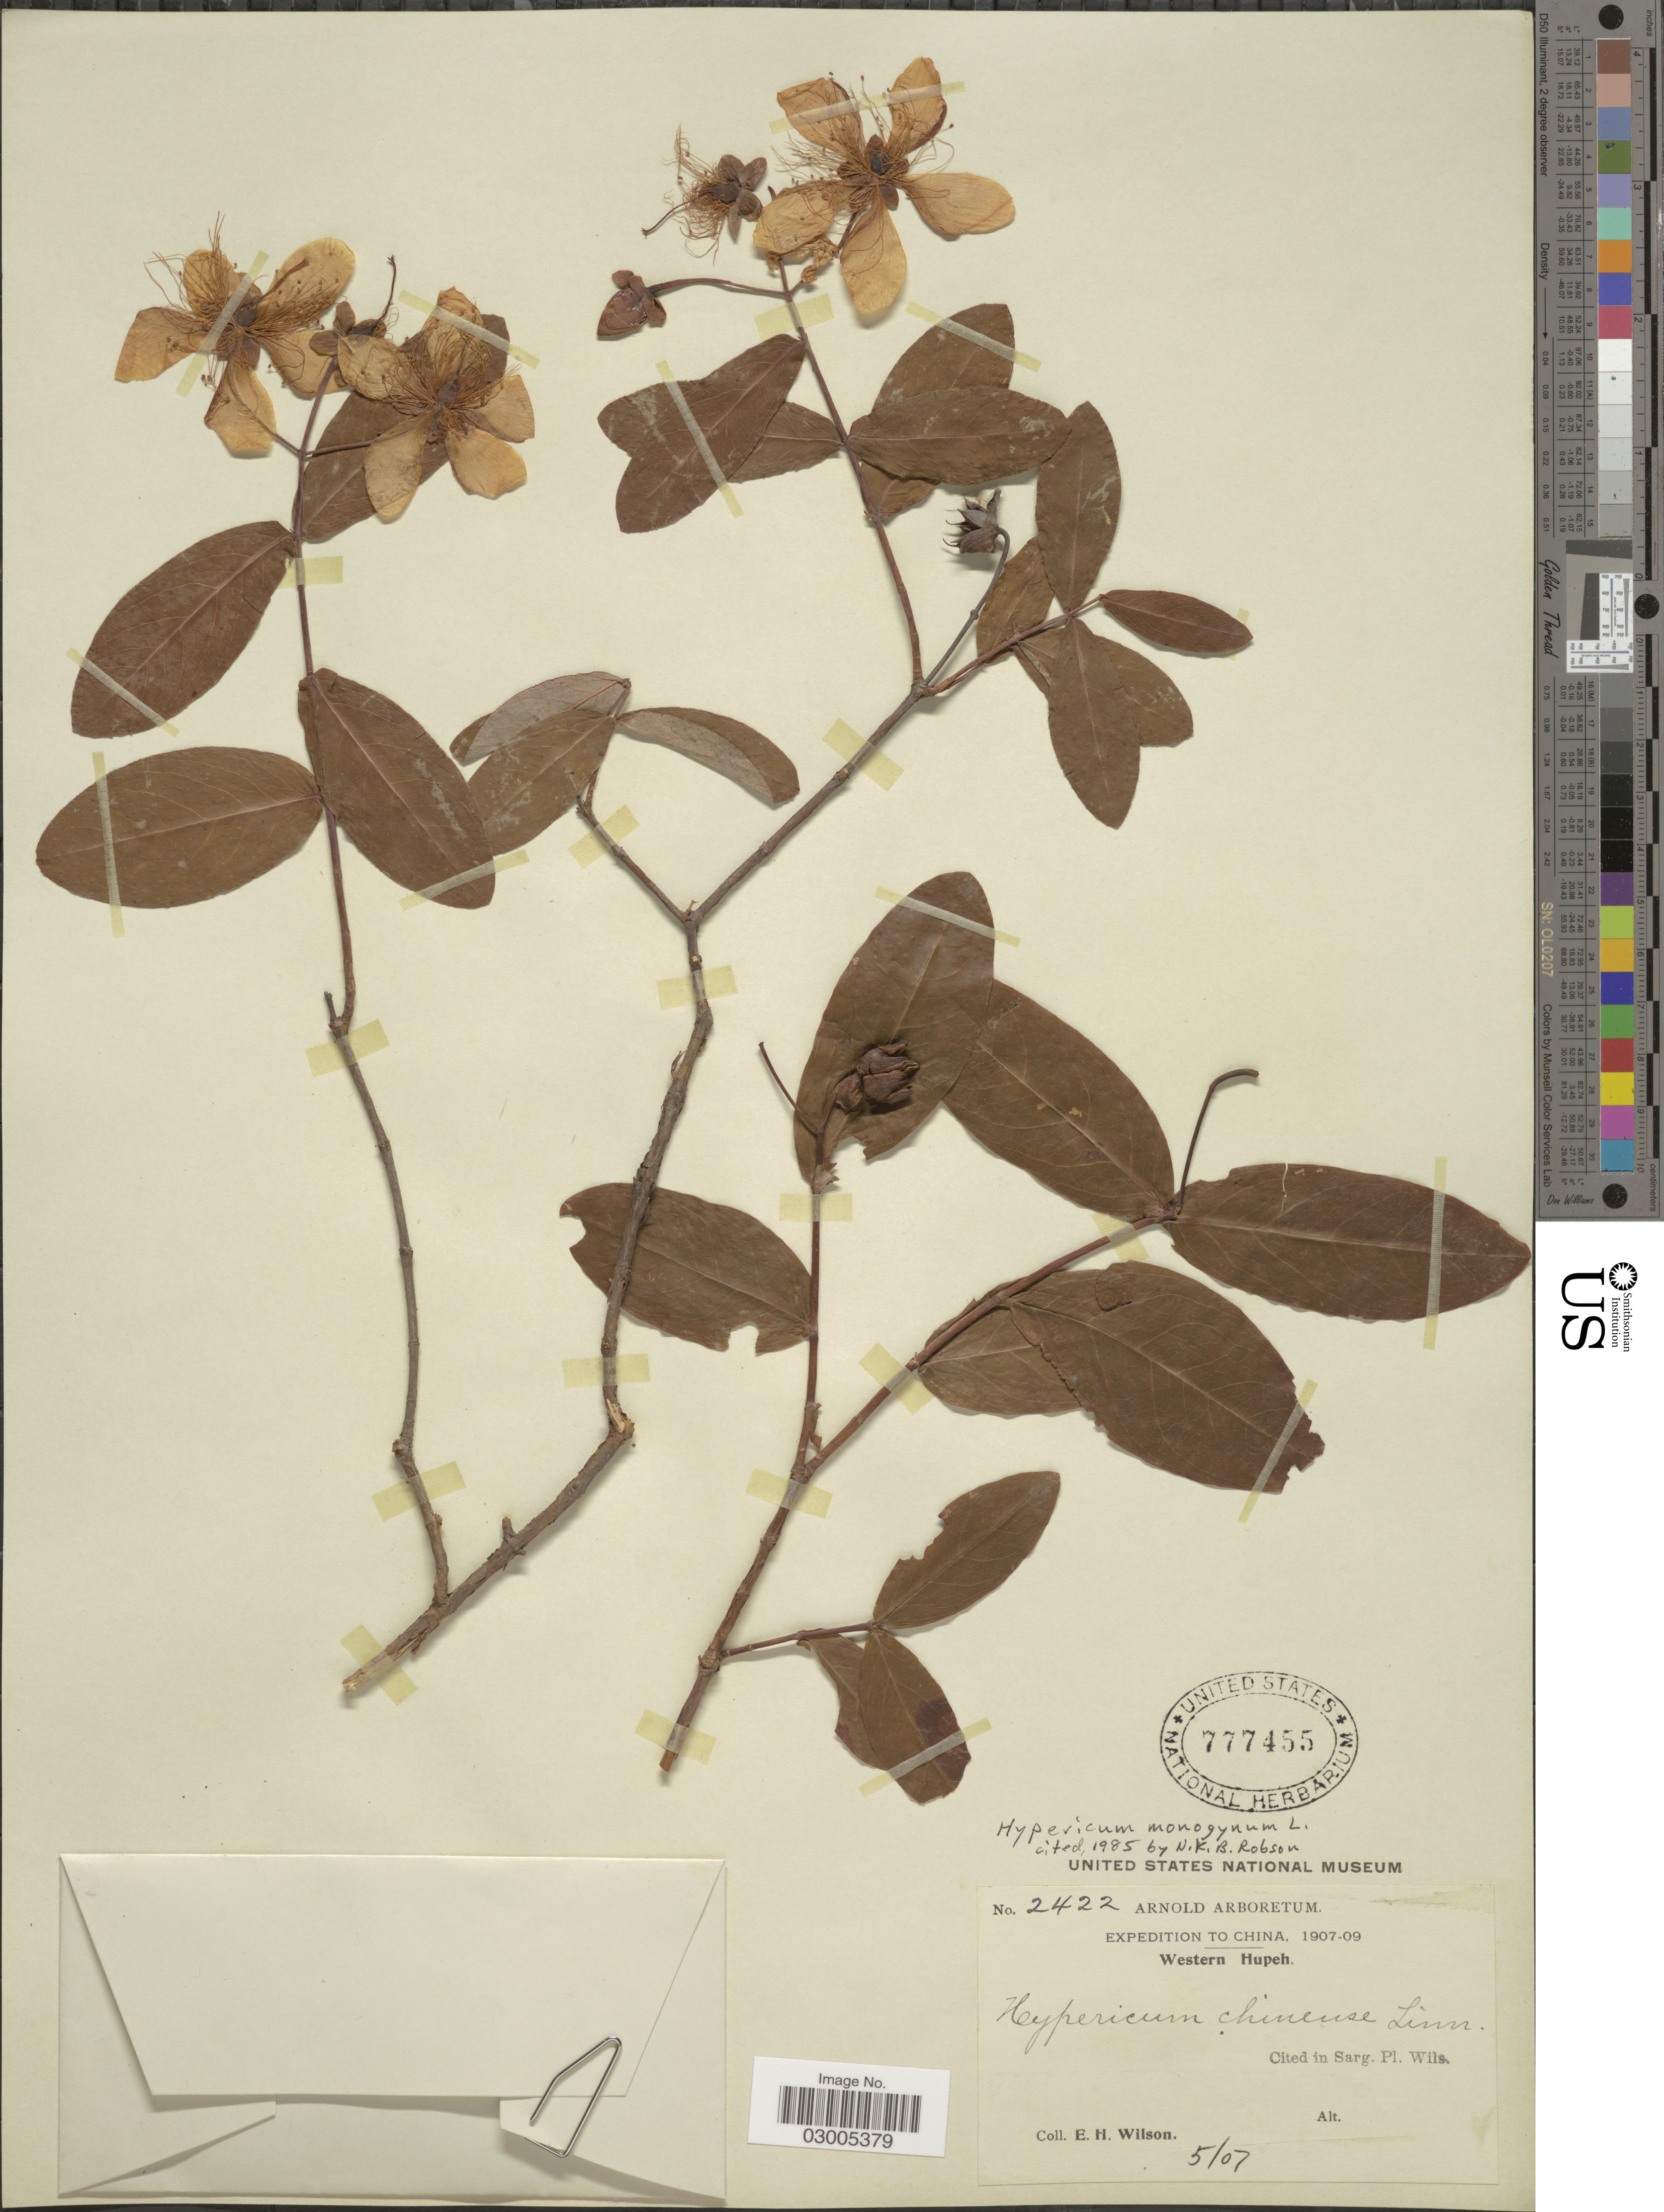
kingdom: Plantae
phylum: Tracheophyta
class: Magnoliopsida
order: Malpighiales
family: Hypericaceae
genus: Hypericum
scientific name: Hypericum monogynum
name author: L.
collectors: E. Wilson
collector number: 2422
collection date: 1907-05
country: China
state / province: Hubei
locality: Western Hupeh.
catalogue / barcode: US 777455